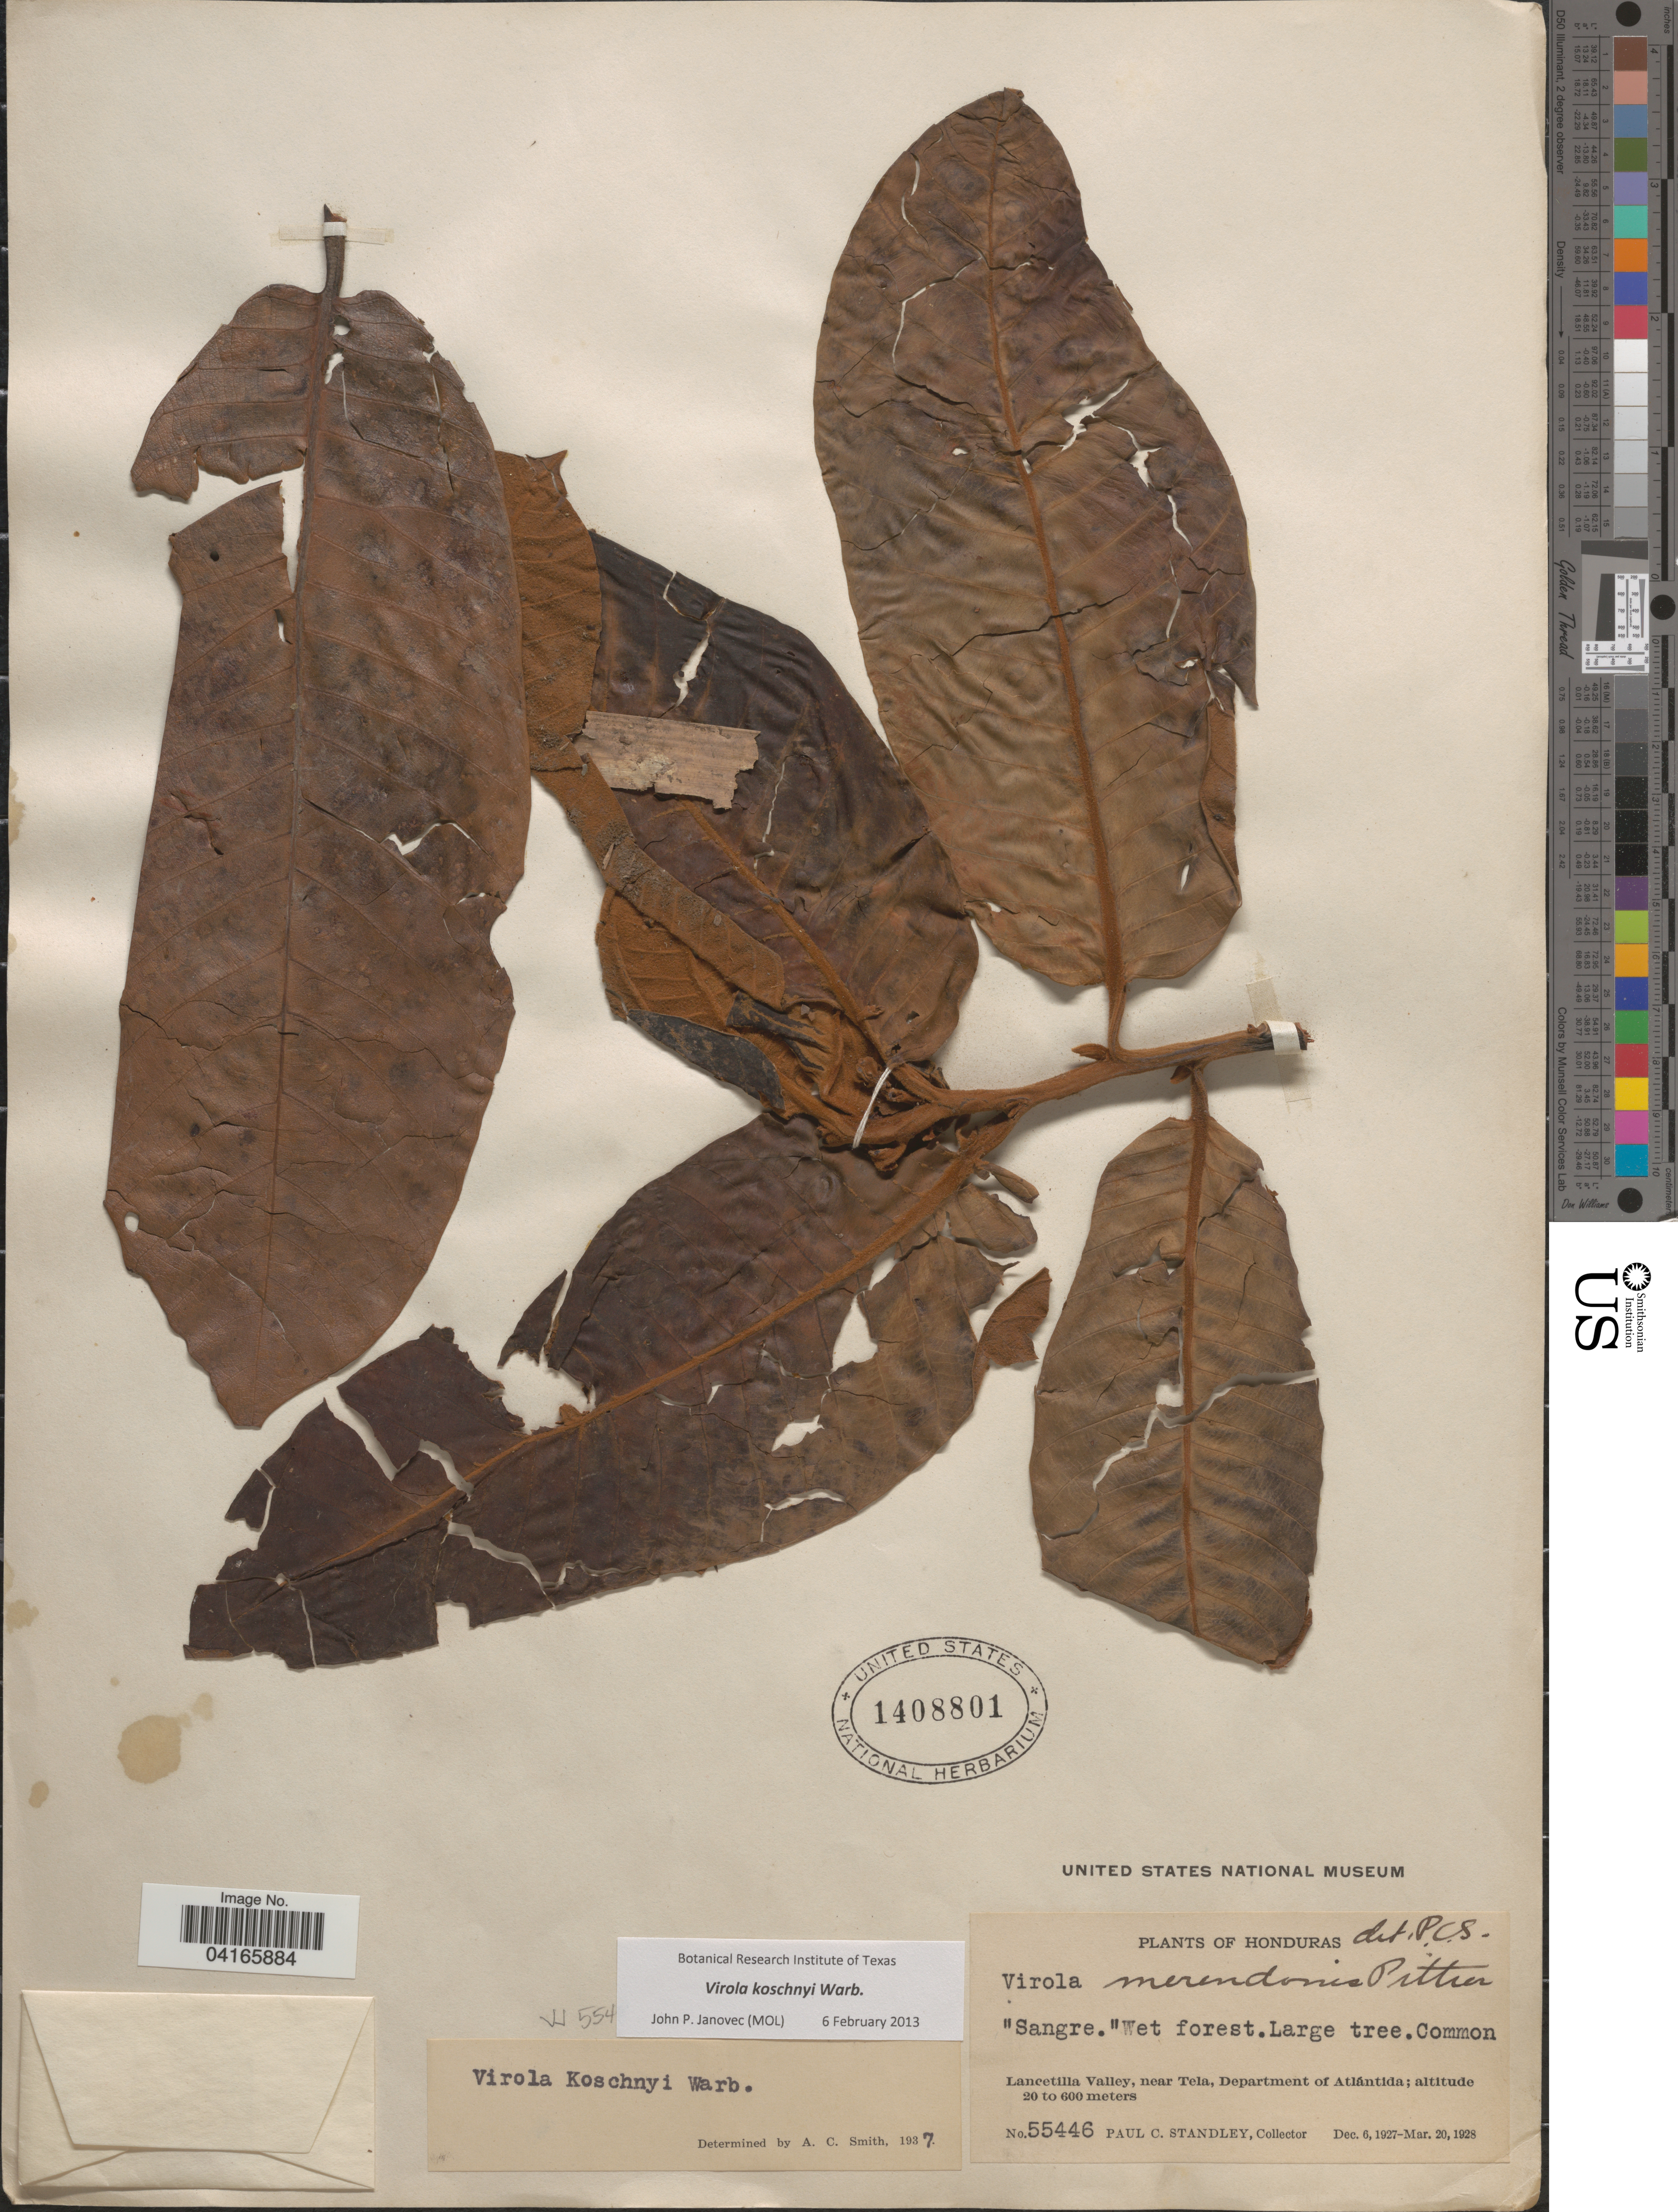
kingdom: Plantae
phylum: Tracheophyta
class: Magnoliopsida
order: Magnoliales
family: Myristicaceae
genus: Virola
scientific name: Virola koschnyi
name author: Warb.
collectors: P. C. Standley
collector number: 55446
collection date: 1927-12-06/1928-03-20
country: Honduras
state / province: Atlantida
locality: Lancetilla Valley, near Tela, Department of Atlántida.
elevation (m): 20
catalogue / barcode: US 1408801